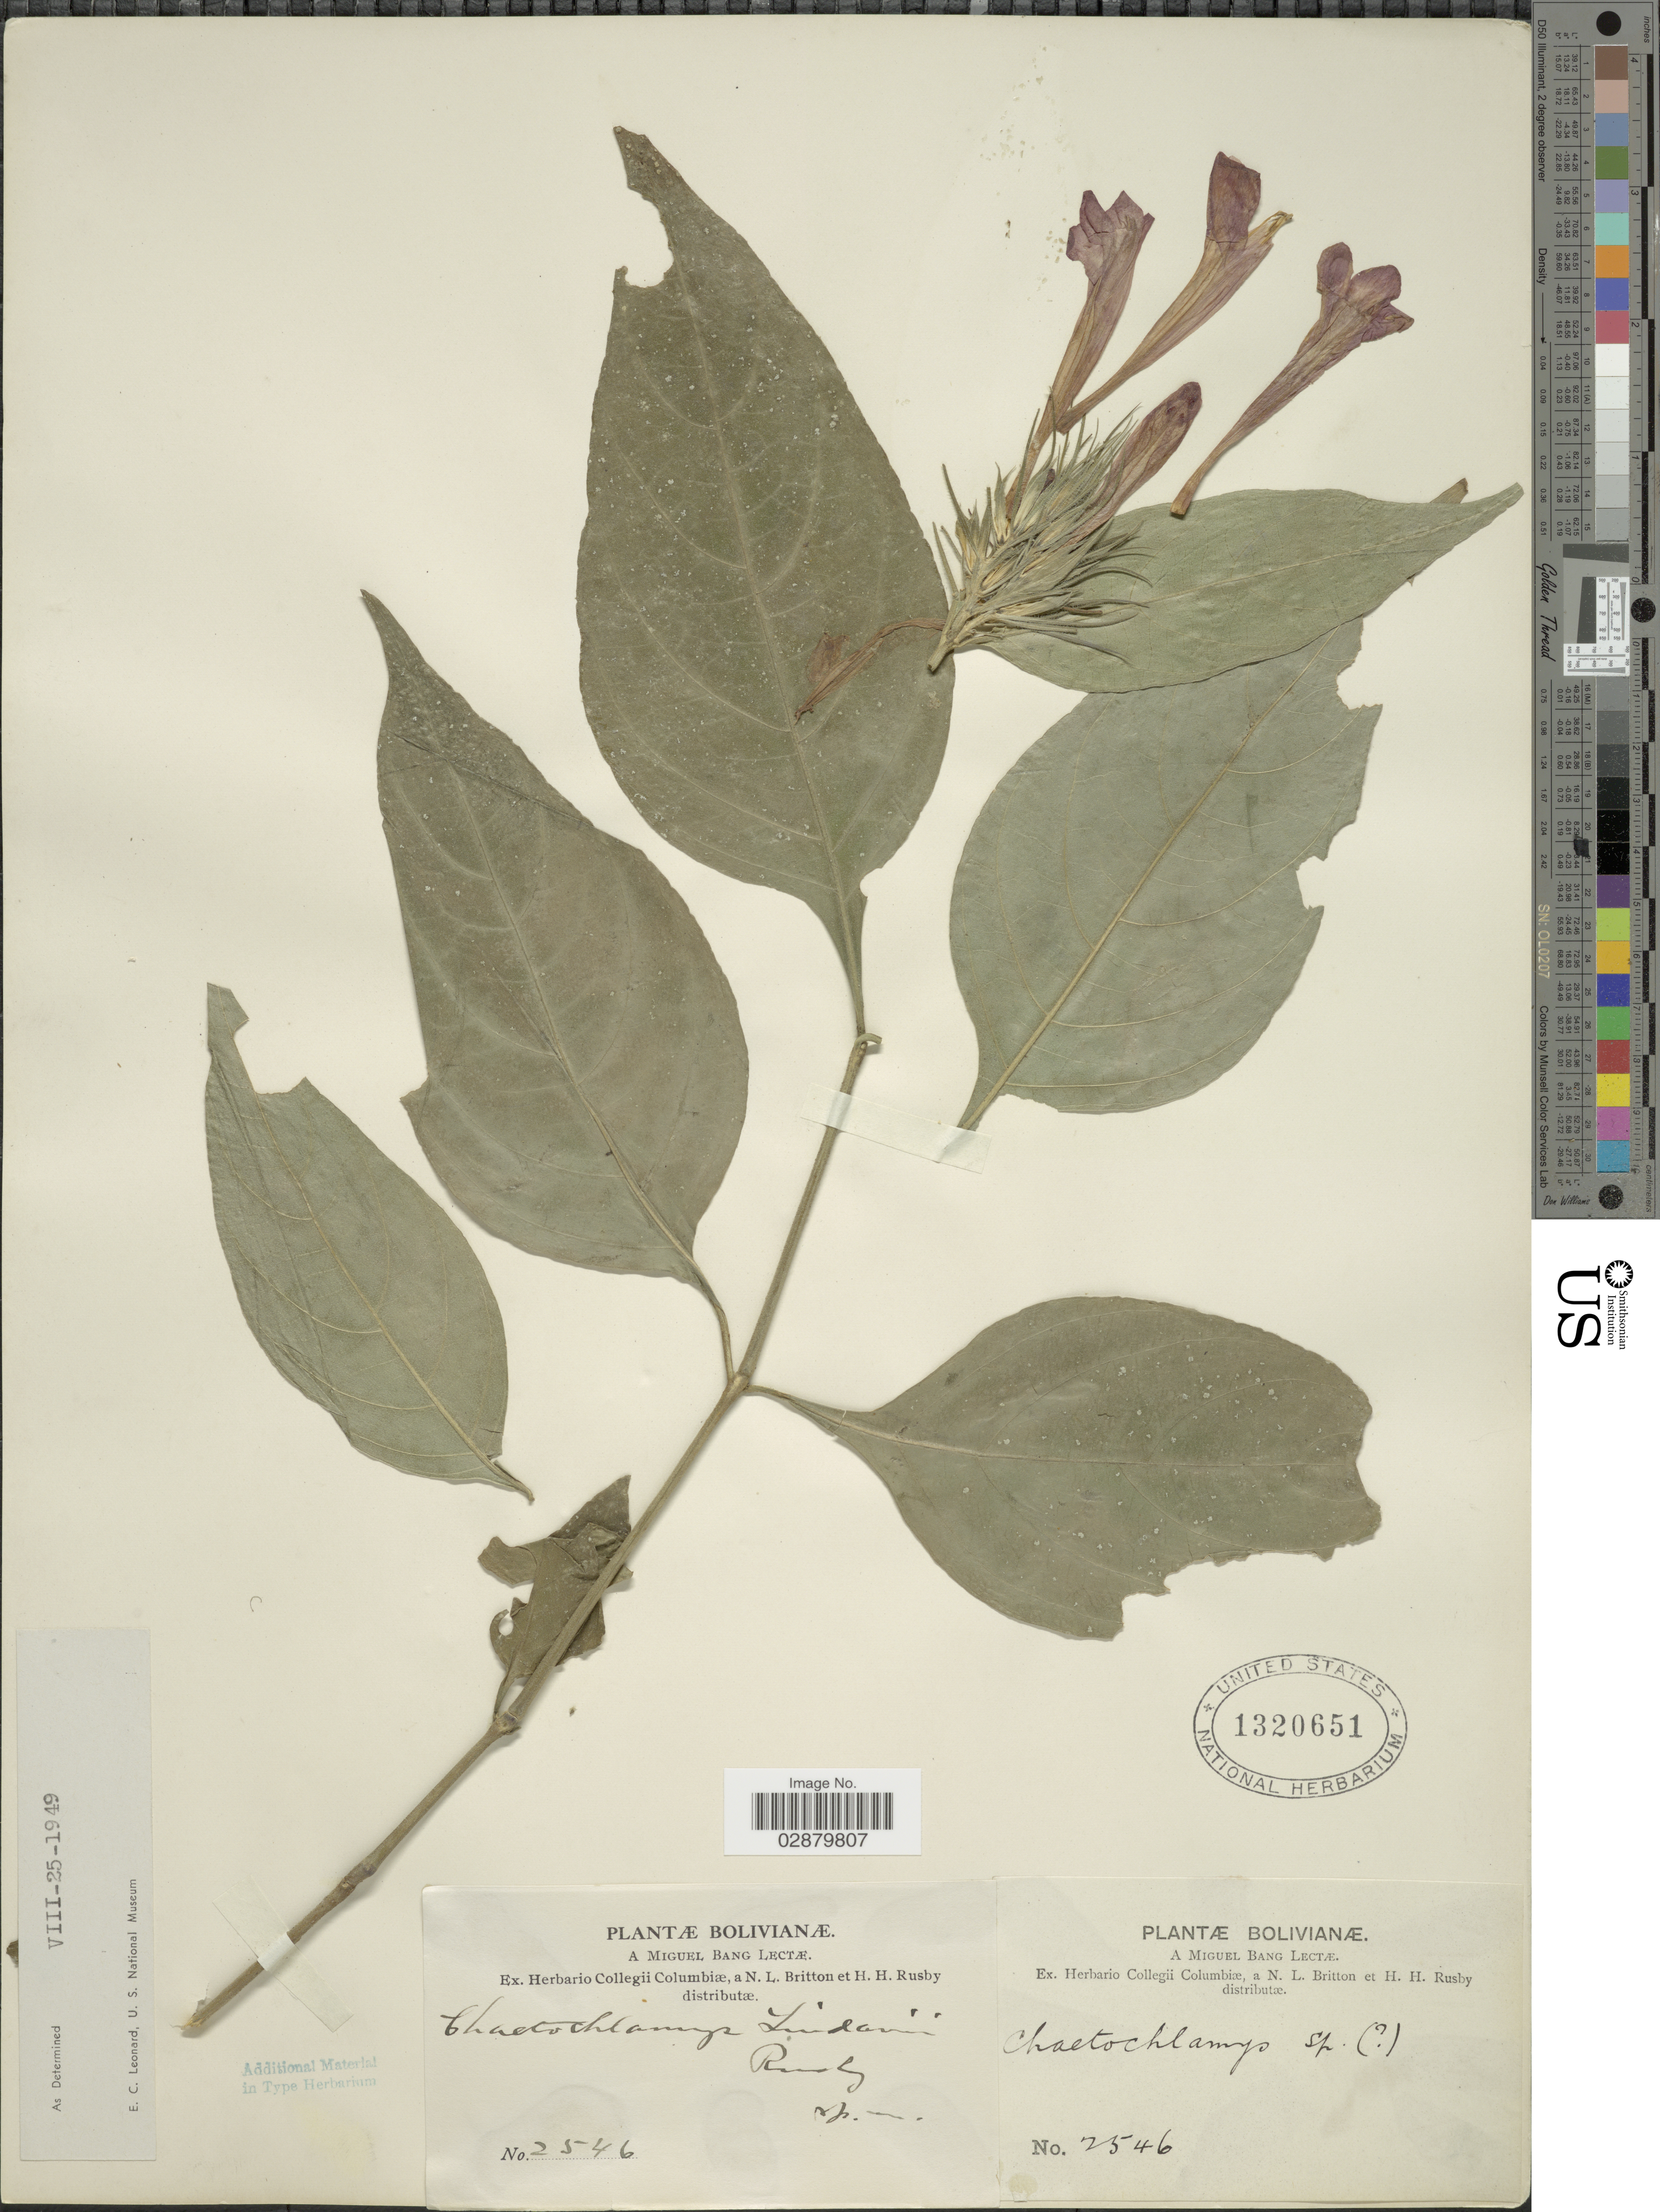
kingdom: Plantae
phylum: Tracheophyta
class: Magnoliopsida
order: Lamiales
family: Acanthaceae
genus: Justicia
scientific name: Justicia miguelii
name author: V.A.W. Graham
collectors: M. Bang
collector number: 2546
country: Bolivia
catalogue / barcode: US 1320651